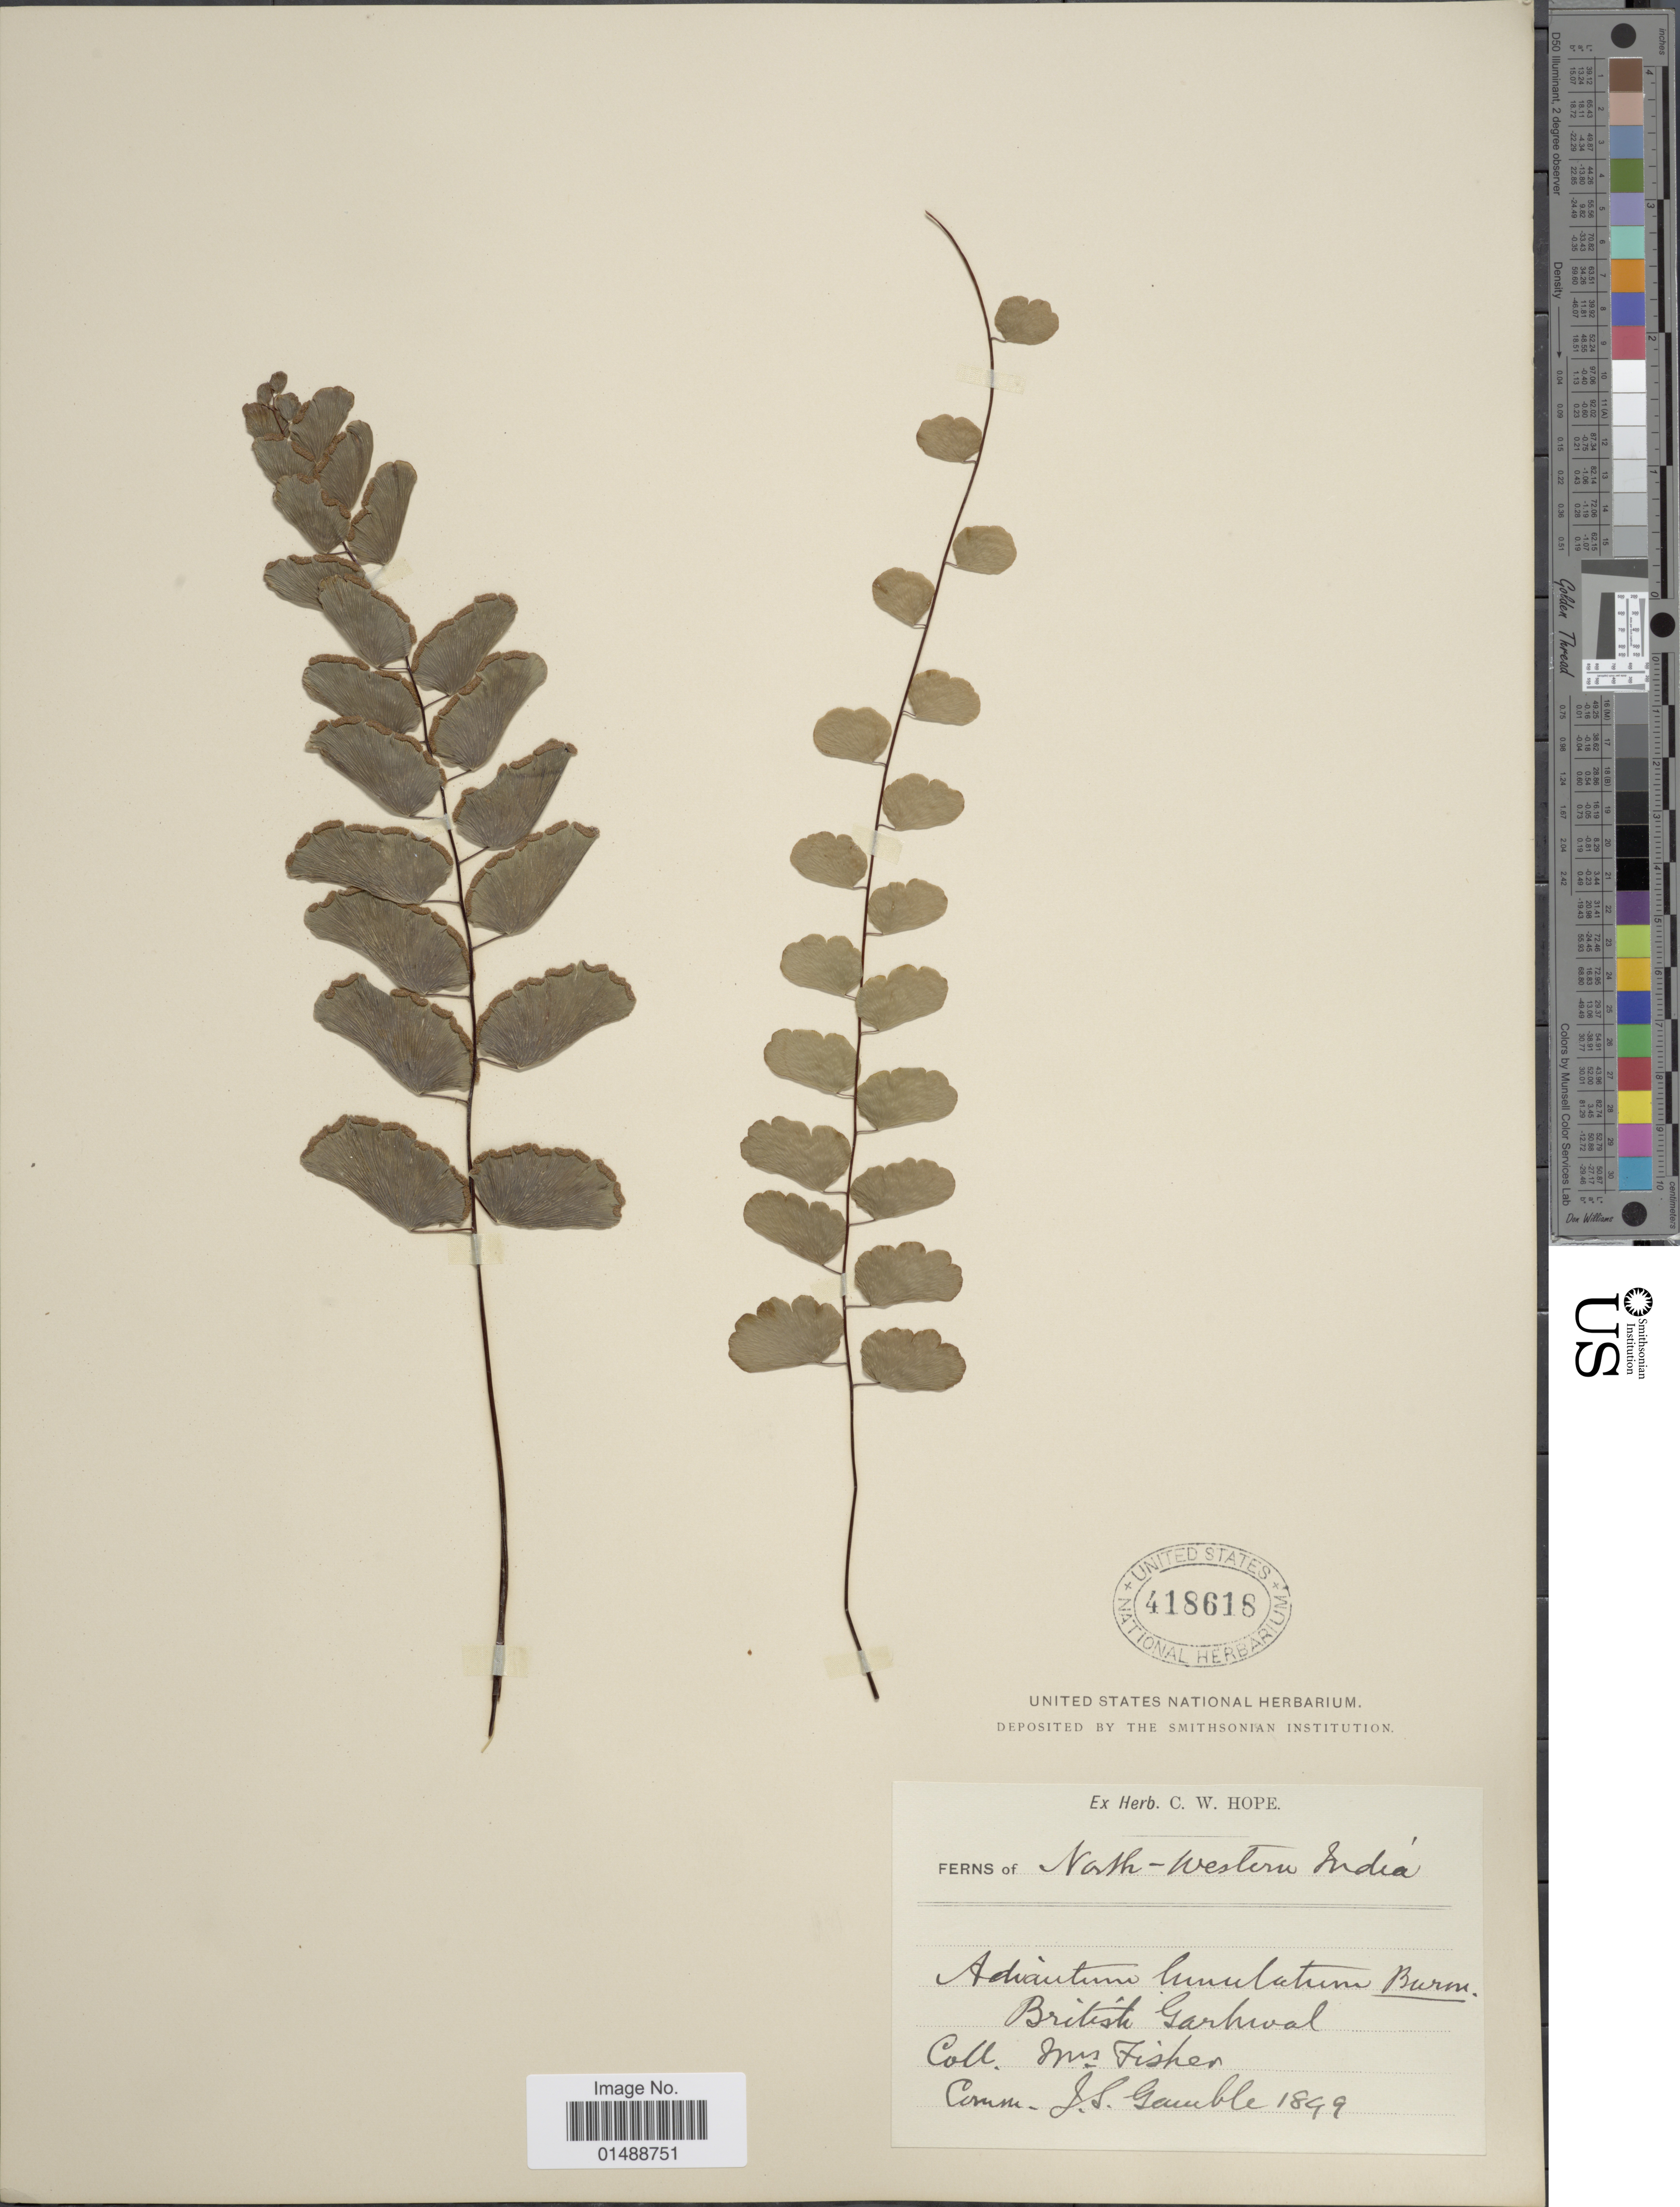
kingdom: Plantae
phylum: Tracheophyta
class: Polypodiopsida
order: Polypodiales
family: Pteridaceae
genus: Adiantum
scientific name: Adiantum philippense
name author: L.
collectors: M. Fisher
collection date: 1899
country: India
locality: North-Western India, British Garhwal.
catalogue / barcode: US 418616